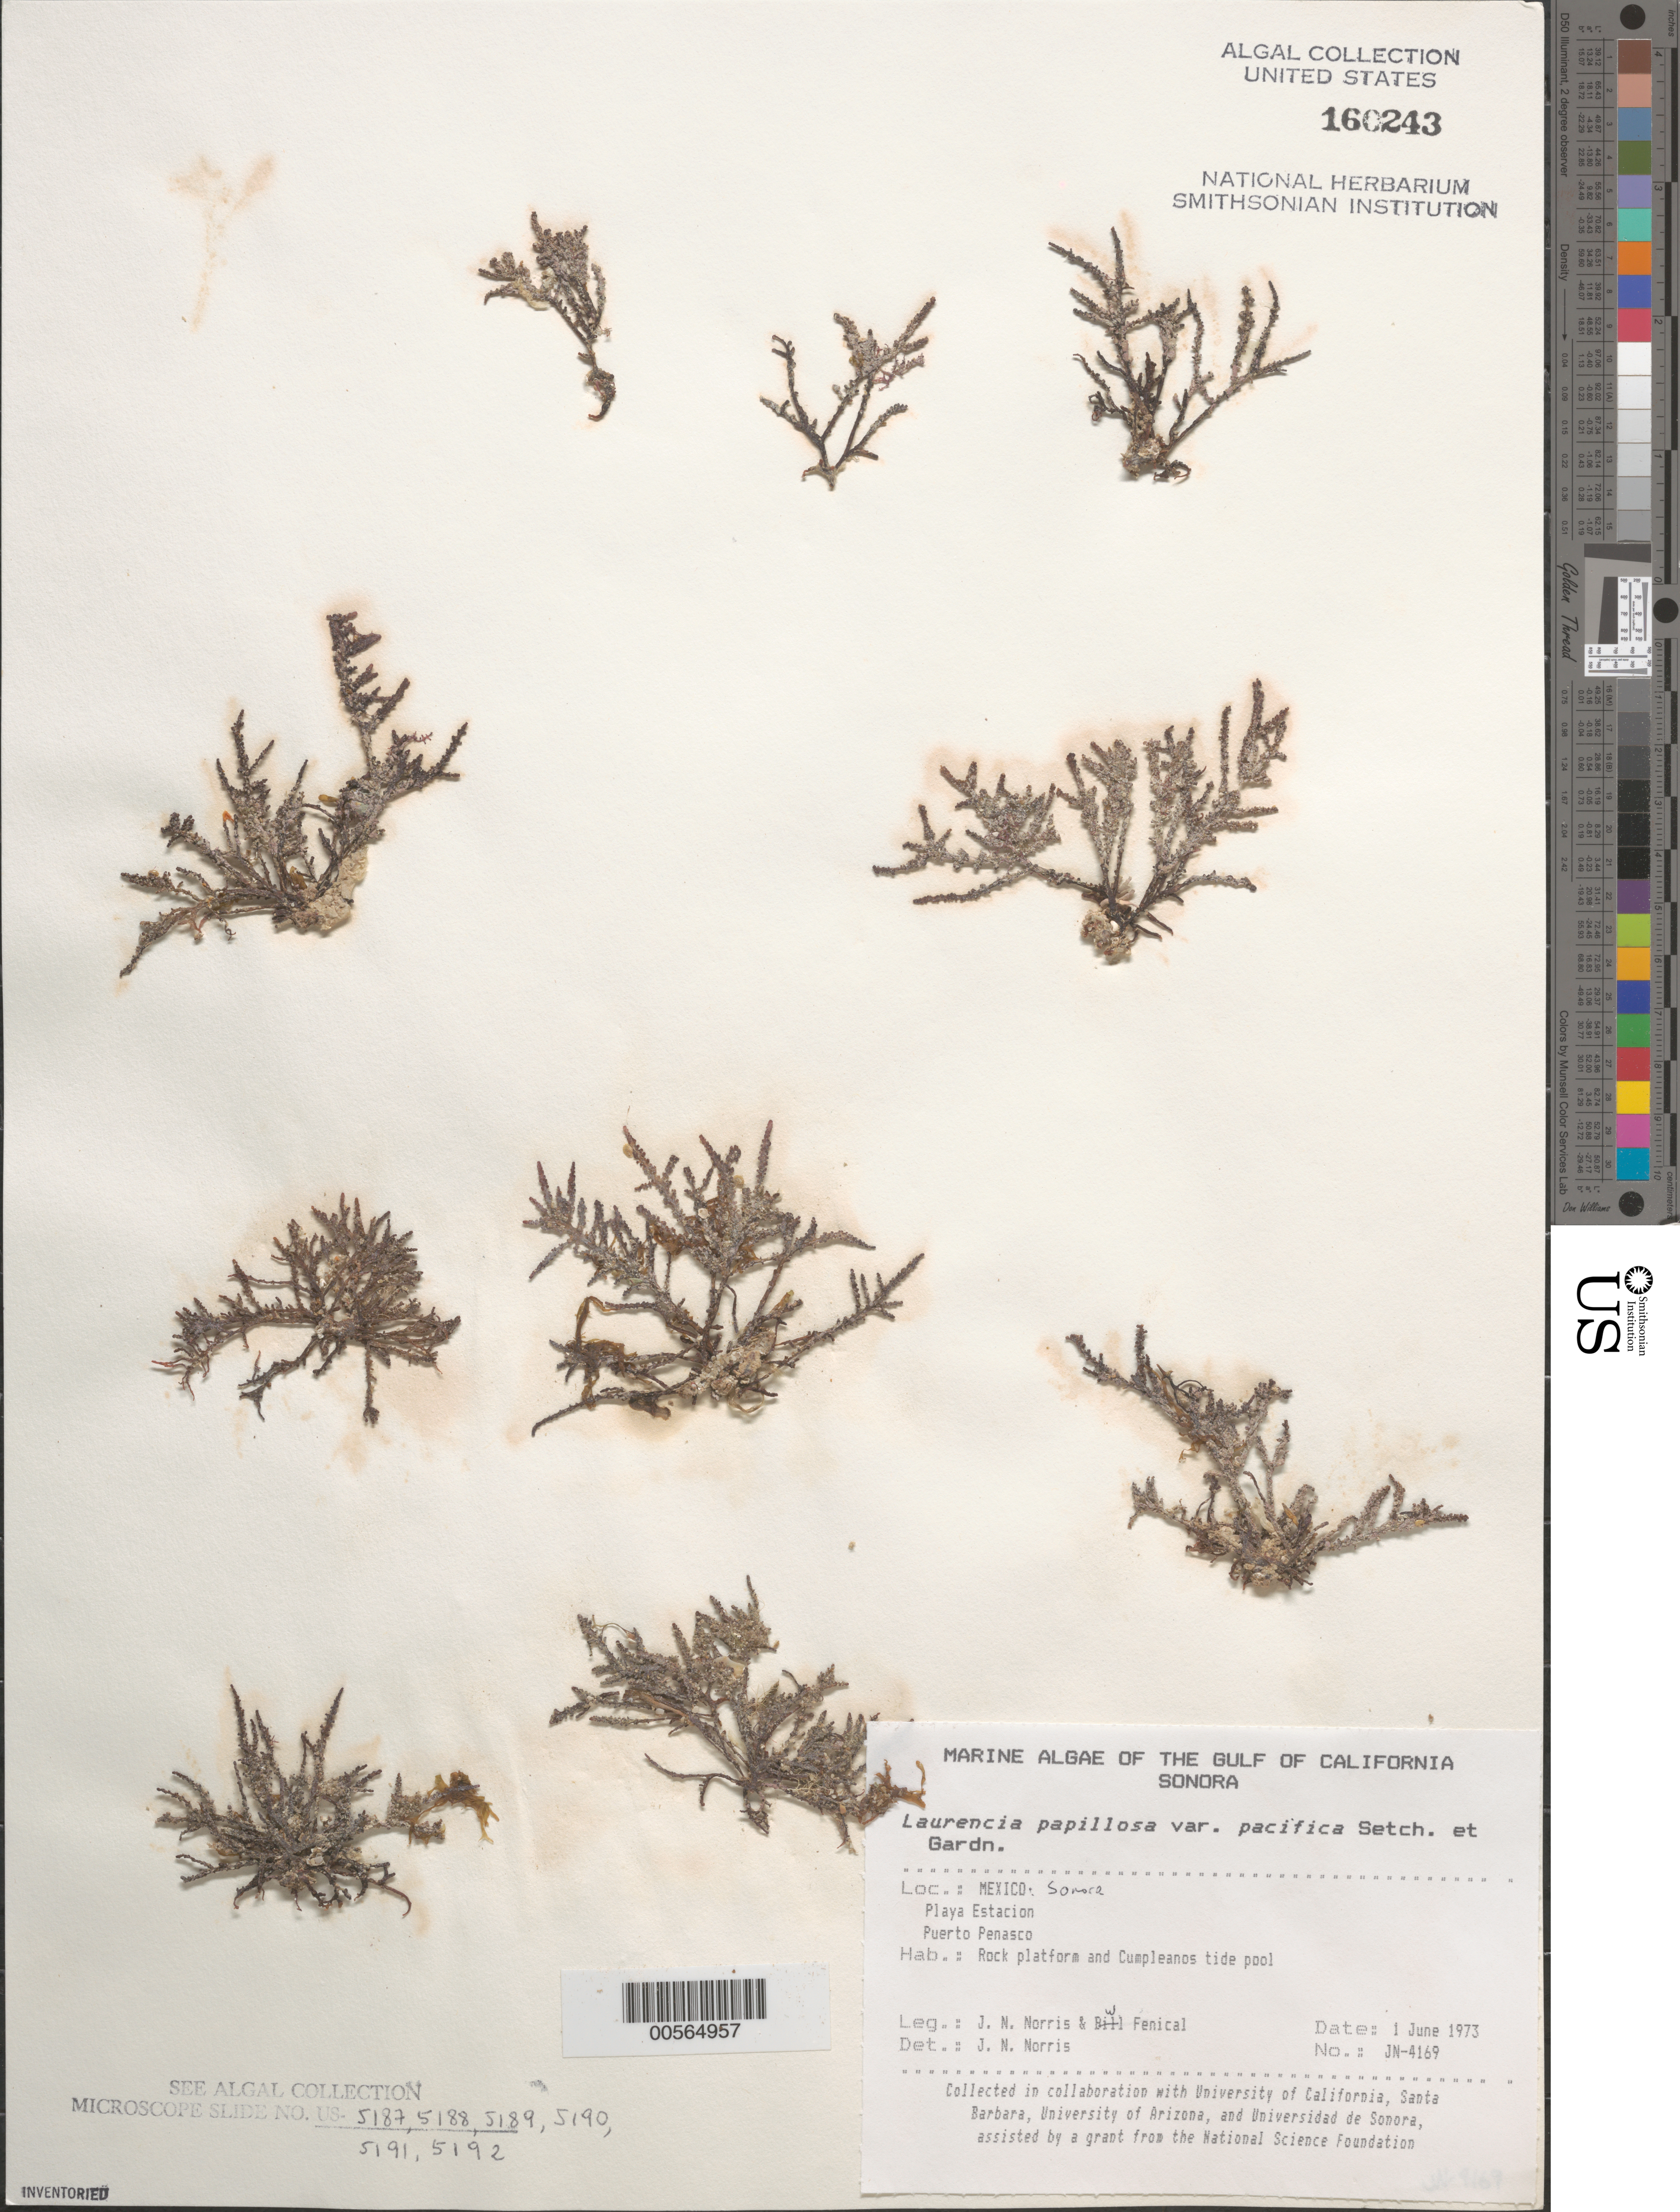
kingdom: Plantae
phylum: Rhodophyta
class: Florideophyceae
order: Ceramiales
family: Rhodomelaceae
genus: Palisada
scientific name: Palisada perforata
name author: (Bory) K.W. Nam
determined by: Algae name updating Project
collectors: J. N. Norris & W. Fenical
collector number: JN-4169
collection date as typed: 01 Jun 1973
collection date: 1973-06-01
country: Mexico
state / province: Sonora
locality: Playa Estacion, Puerto Penasco, Cumpleanos Tide Pool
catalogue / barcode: US 160243